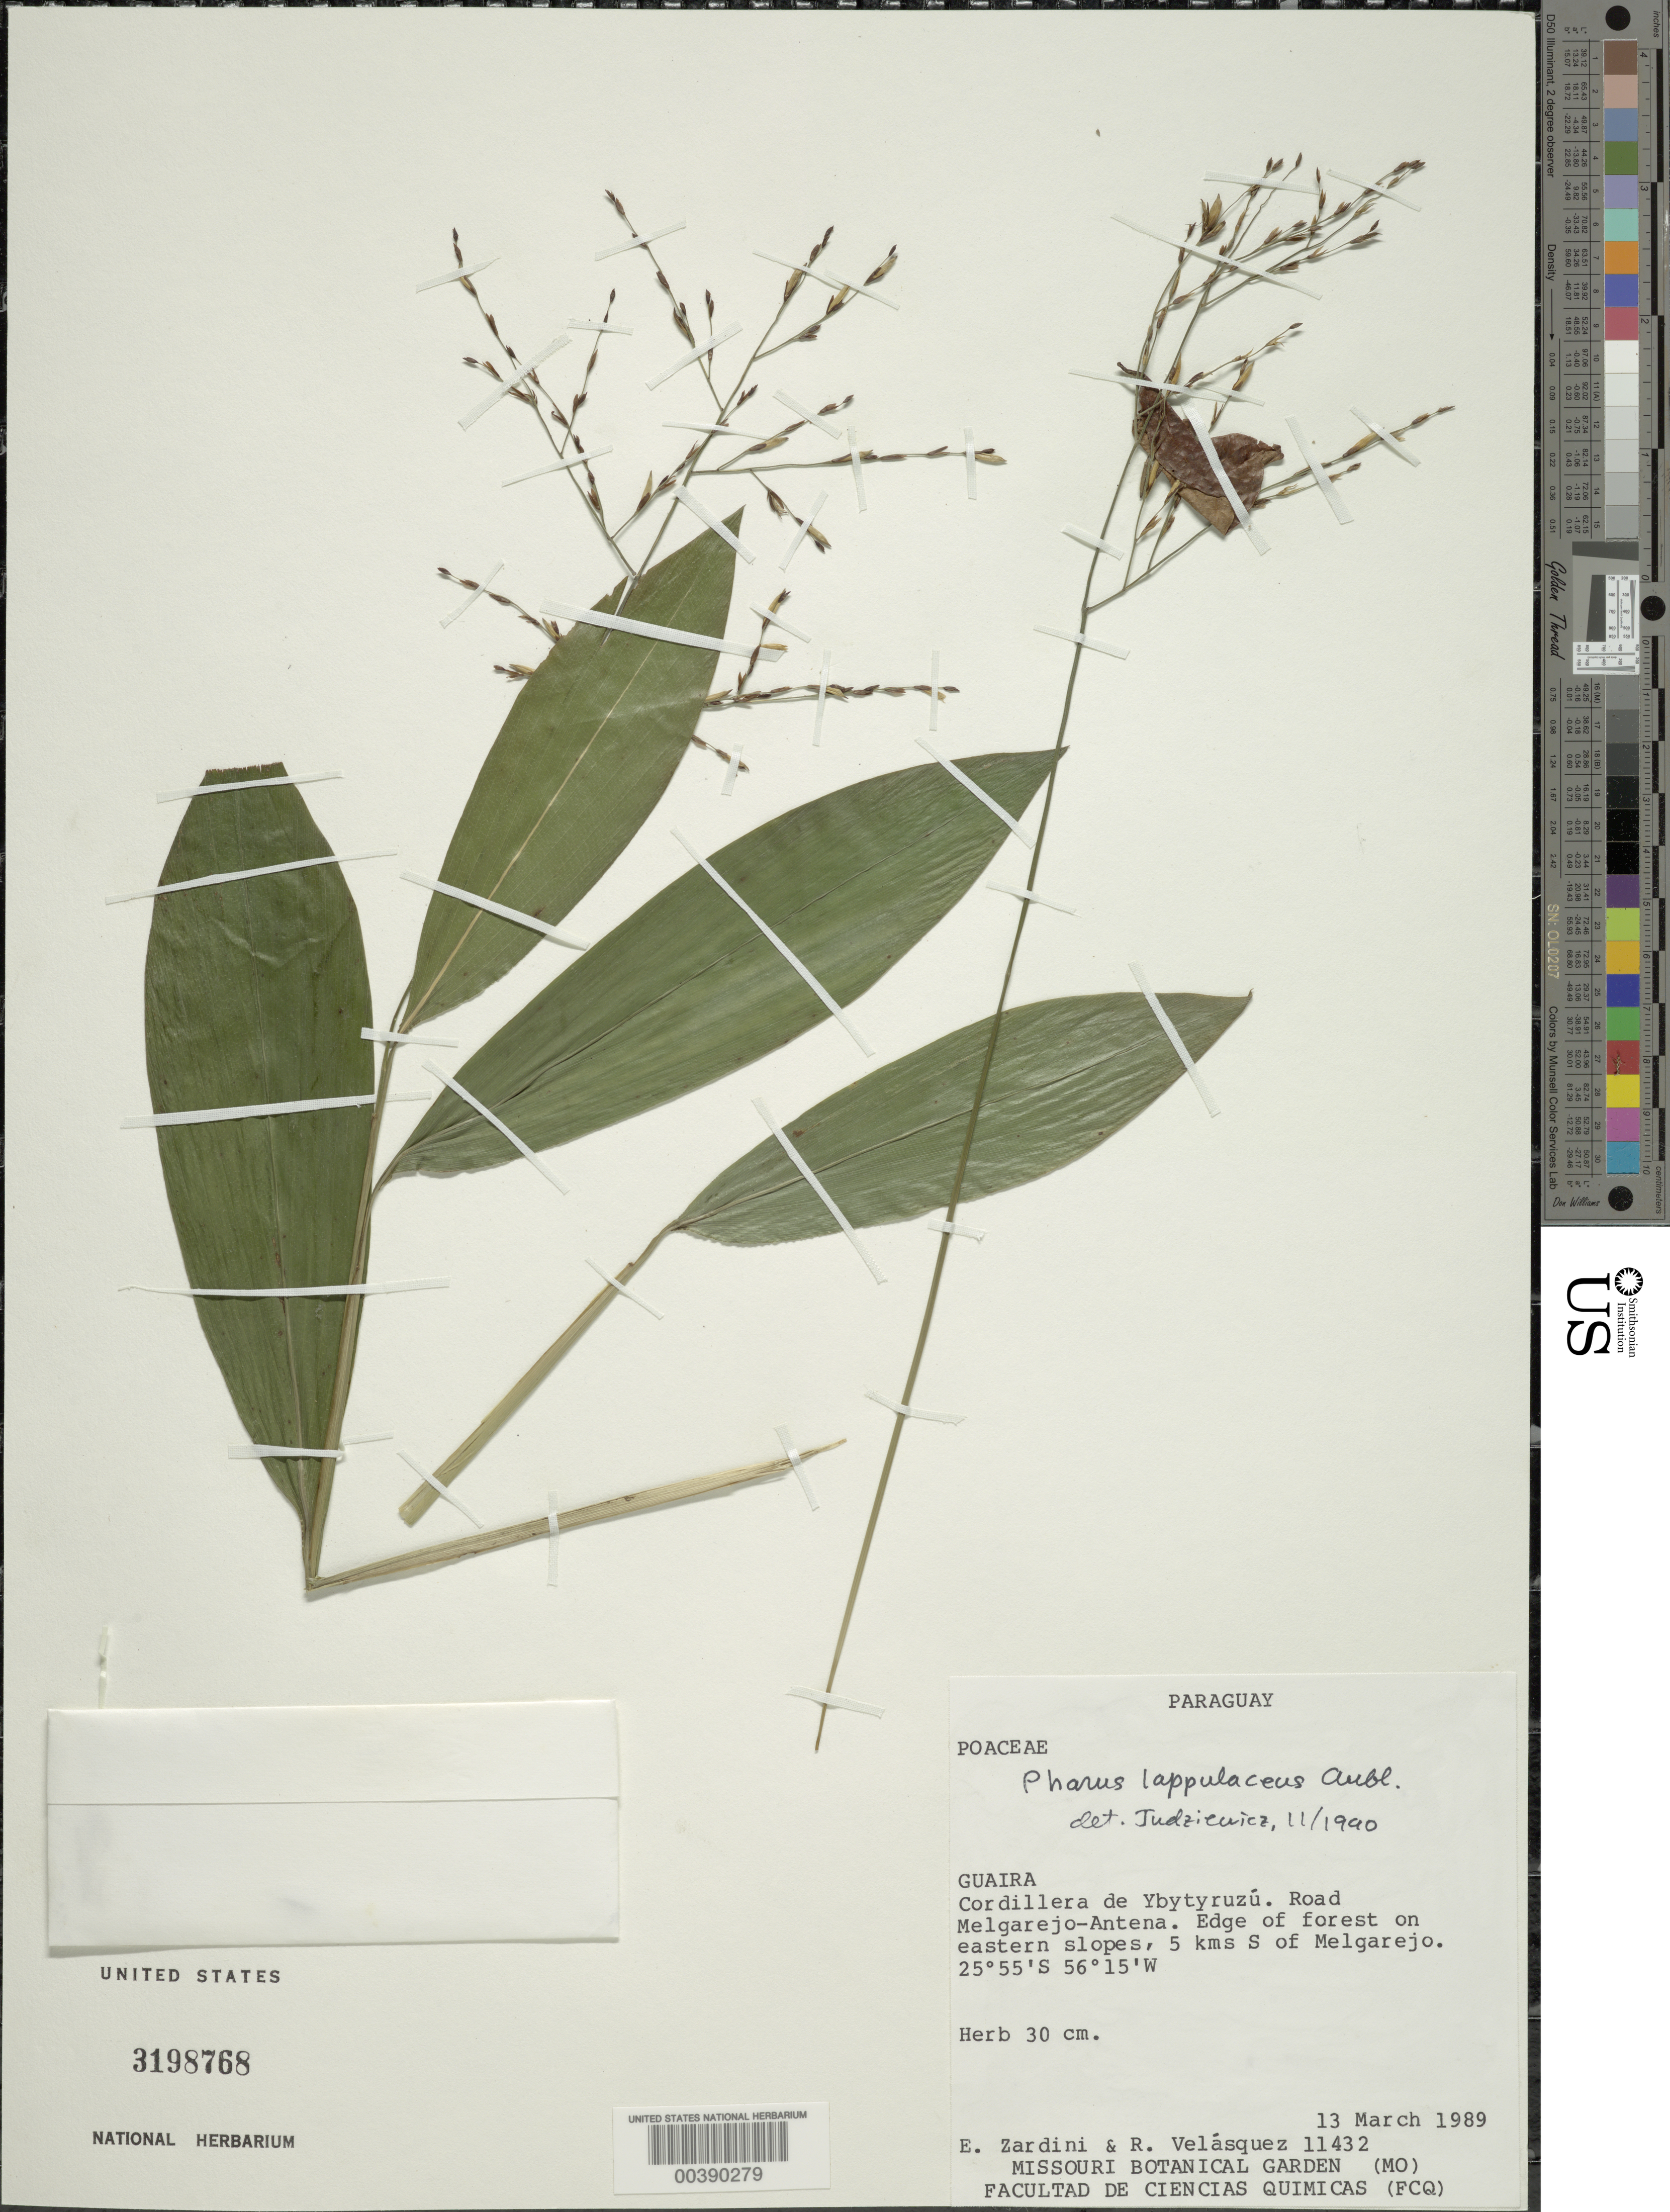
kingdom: Plantae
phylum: Tracheophyta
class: Liliopsida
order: Poales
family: Poaceae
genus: Pharus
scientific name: Pharus lappulaceus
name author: Aubl.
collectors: E. M. Zardini & R. Velasquez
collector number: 11432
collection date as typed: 13 Mar 1989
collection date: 1989-03-13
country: Paraguay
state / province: Guairá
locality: Cordillera de ybytyruzu; road melgarejo-antena; 5 km s of melgarejo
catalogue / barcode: US 3198768